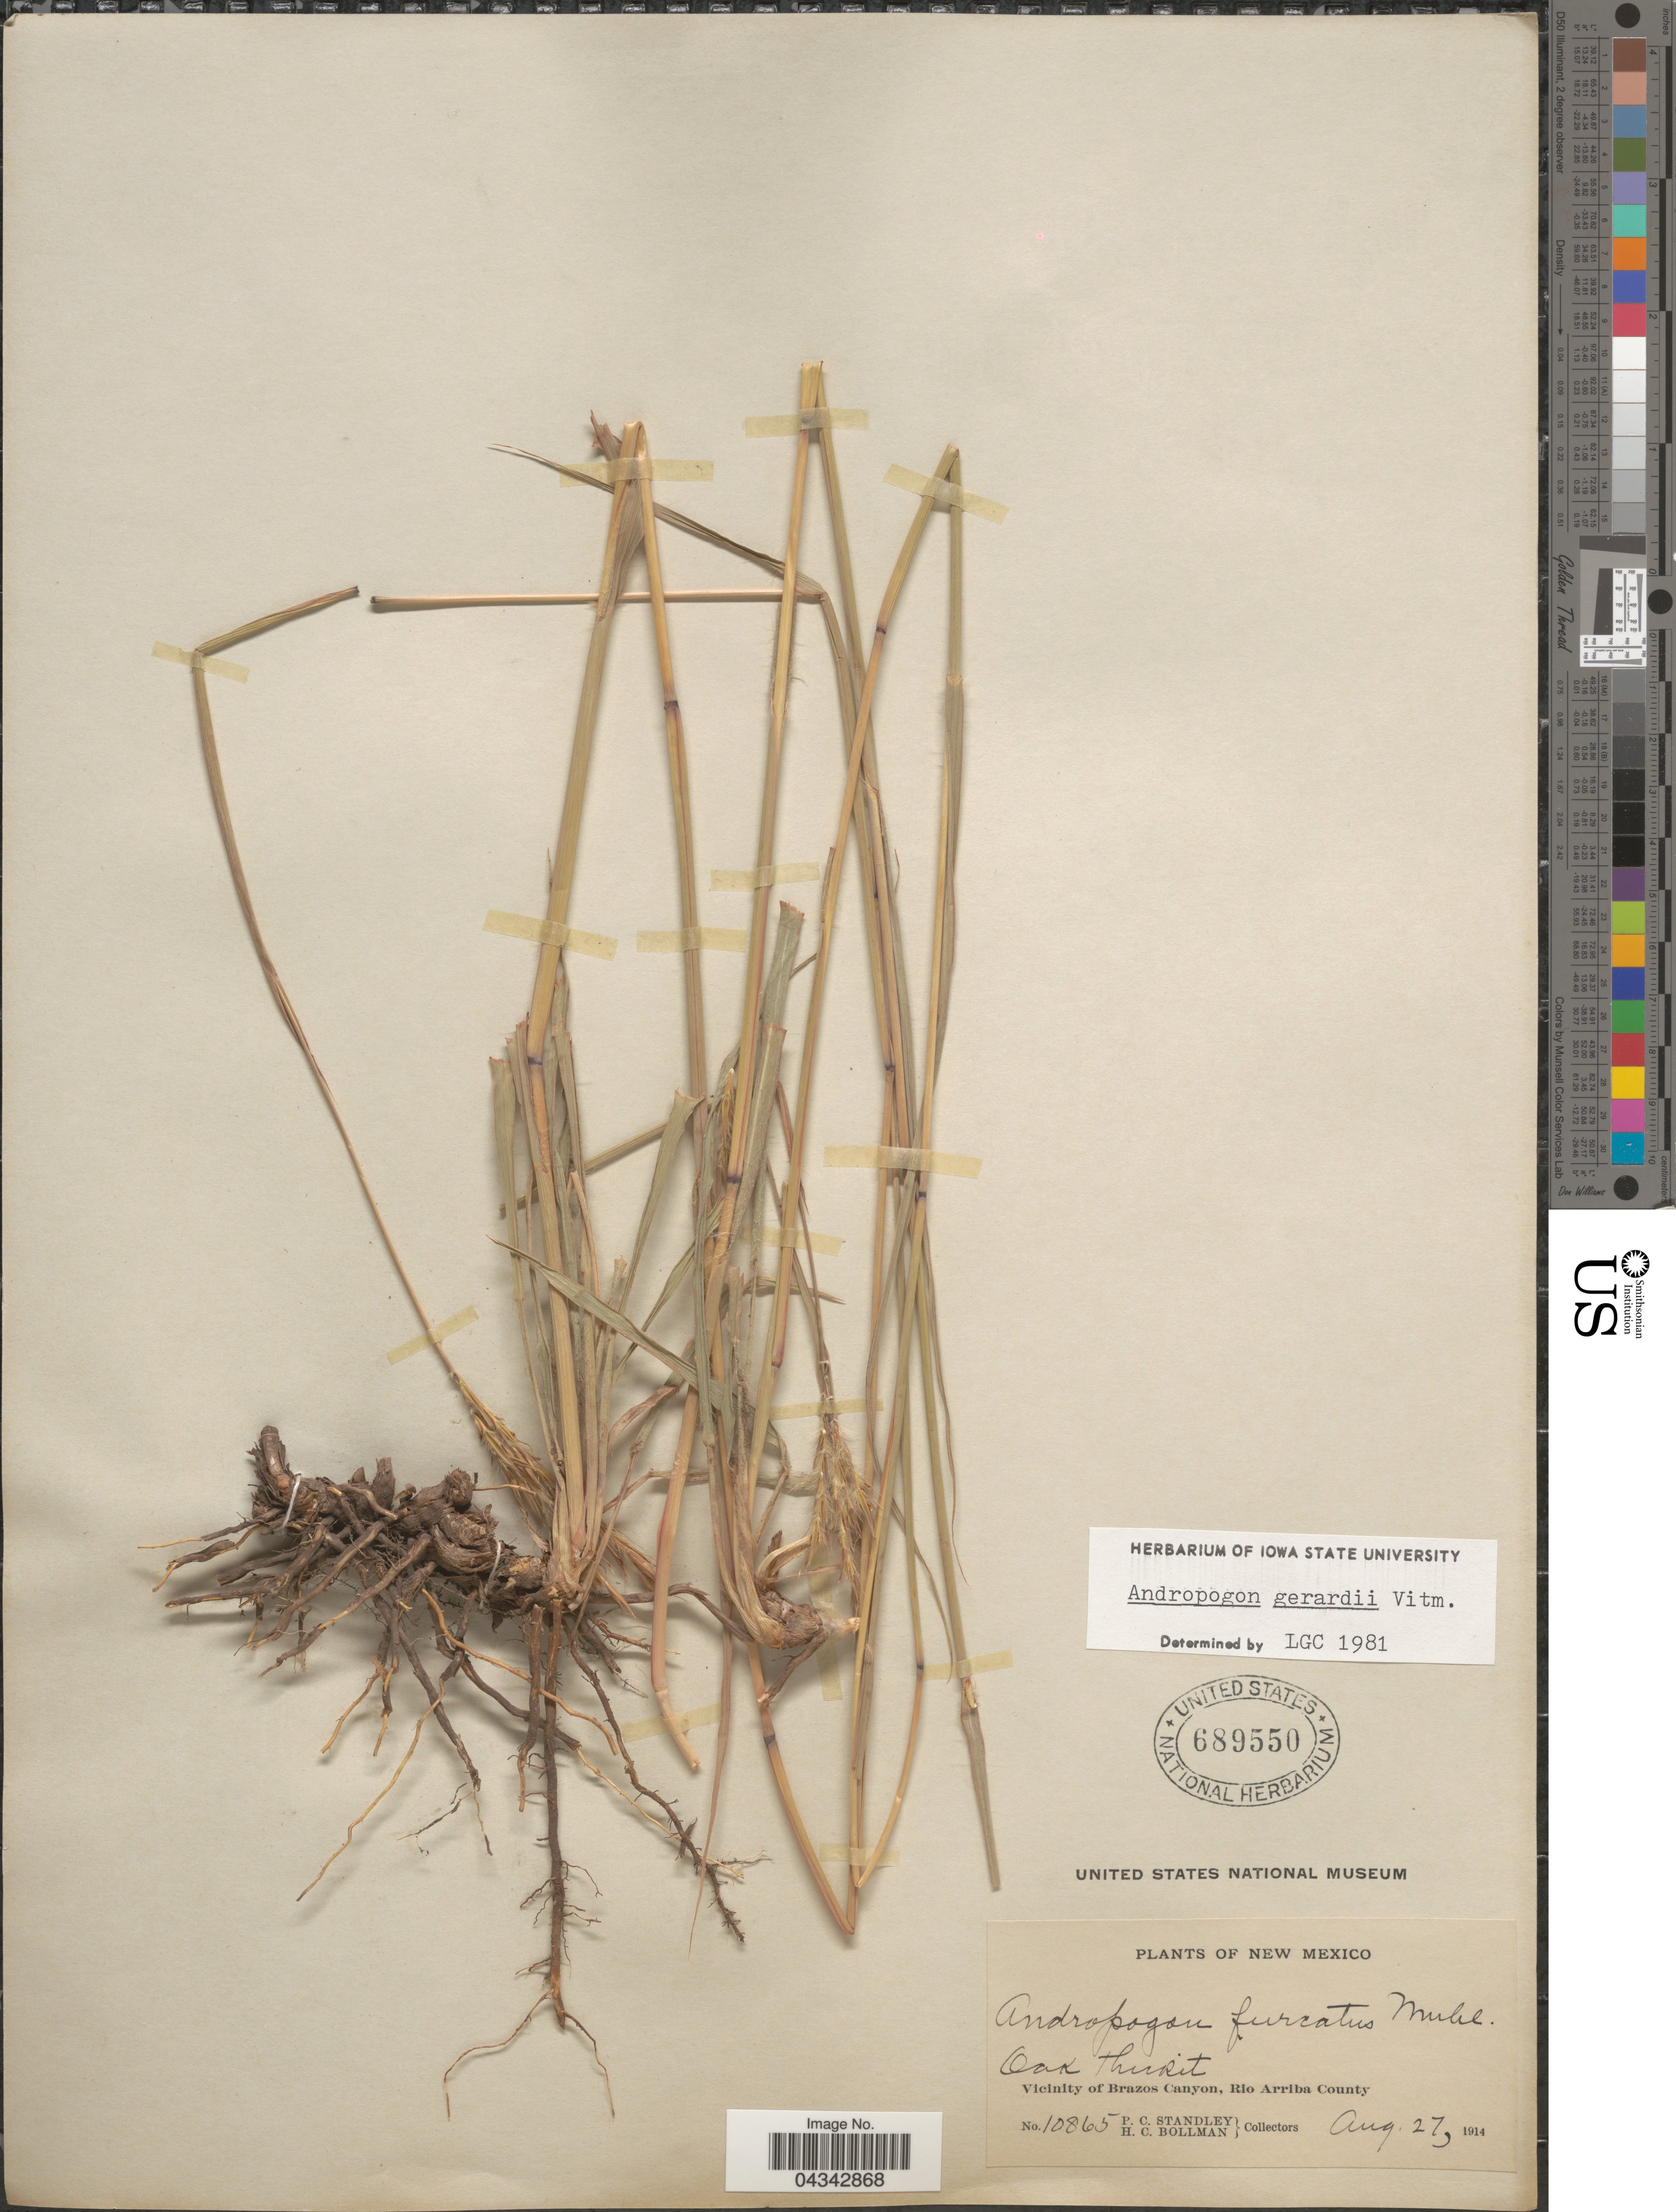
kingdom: Plantae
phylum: Tracheophyta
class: Liliopsida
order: Poales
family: Poaceae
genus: Andropogon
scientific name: Andropogon gerardii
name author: Vitman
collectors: P. C. Standley & H. C. Bollman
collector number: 10865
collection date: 1914-08-27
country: United States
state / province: New Mexico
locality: Oak thicket. Vicinity of Brazos Canyon, Rio Arriba County.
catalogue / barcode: US 689550